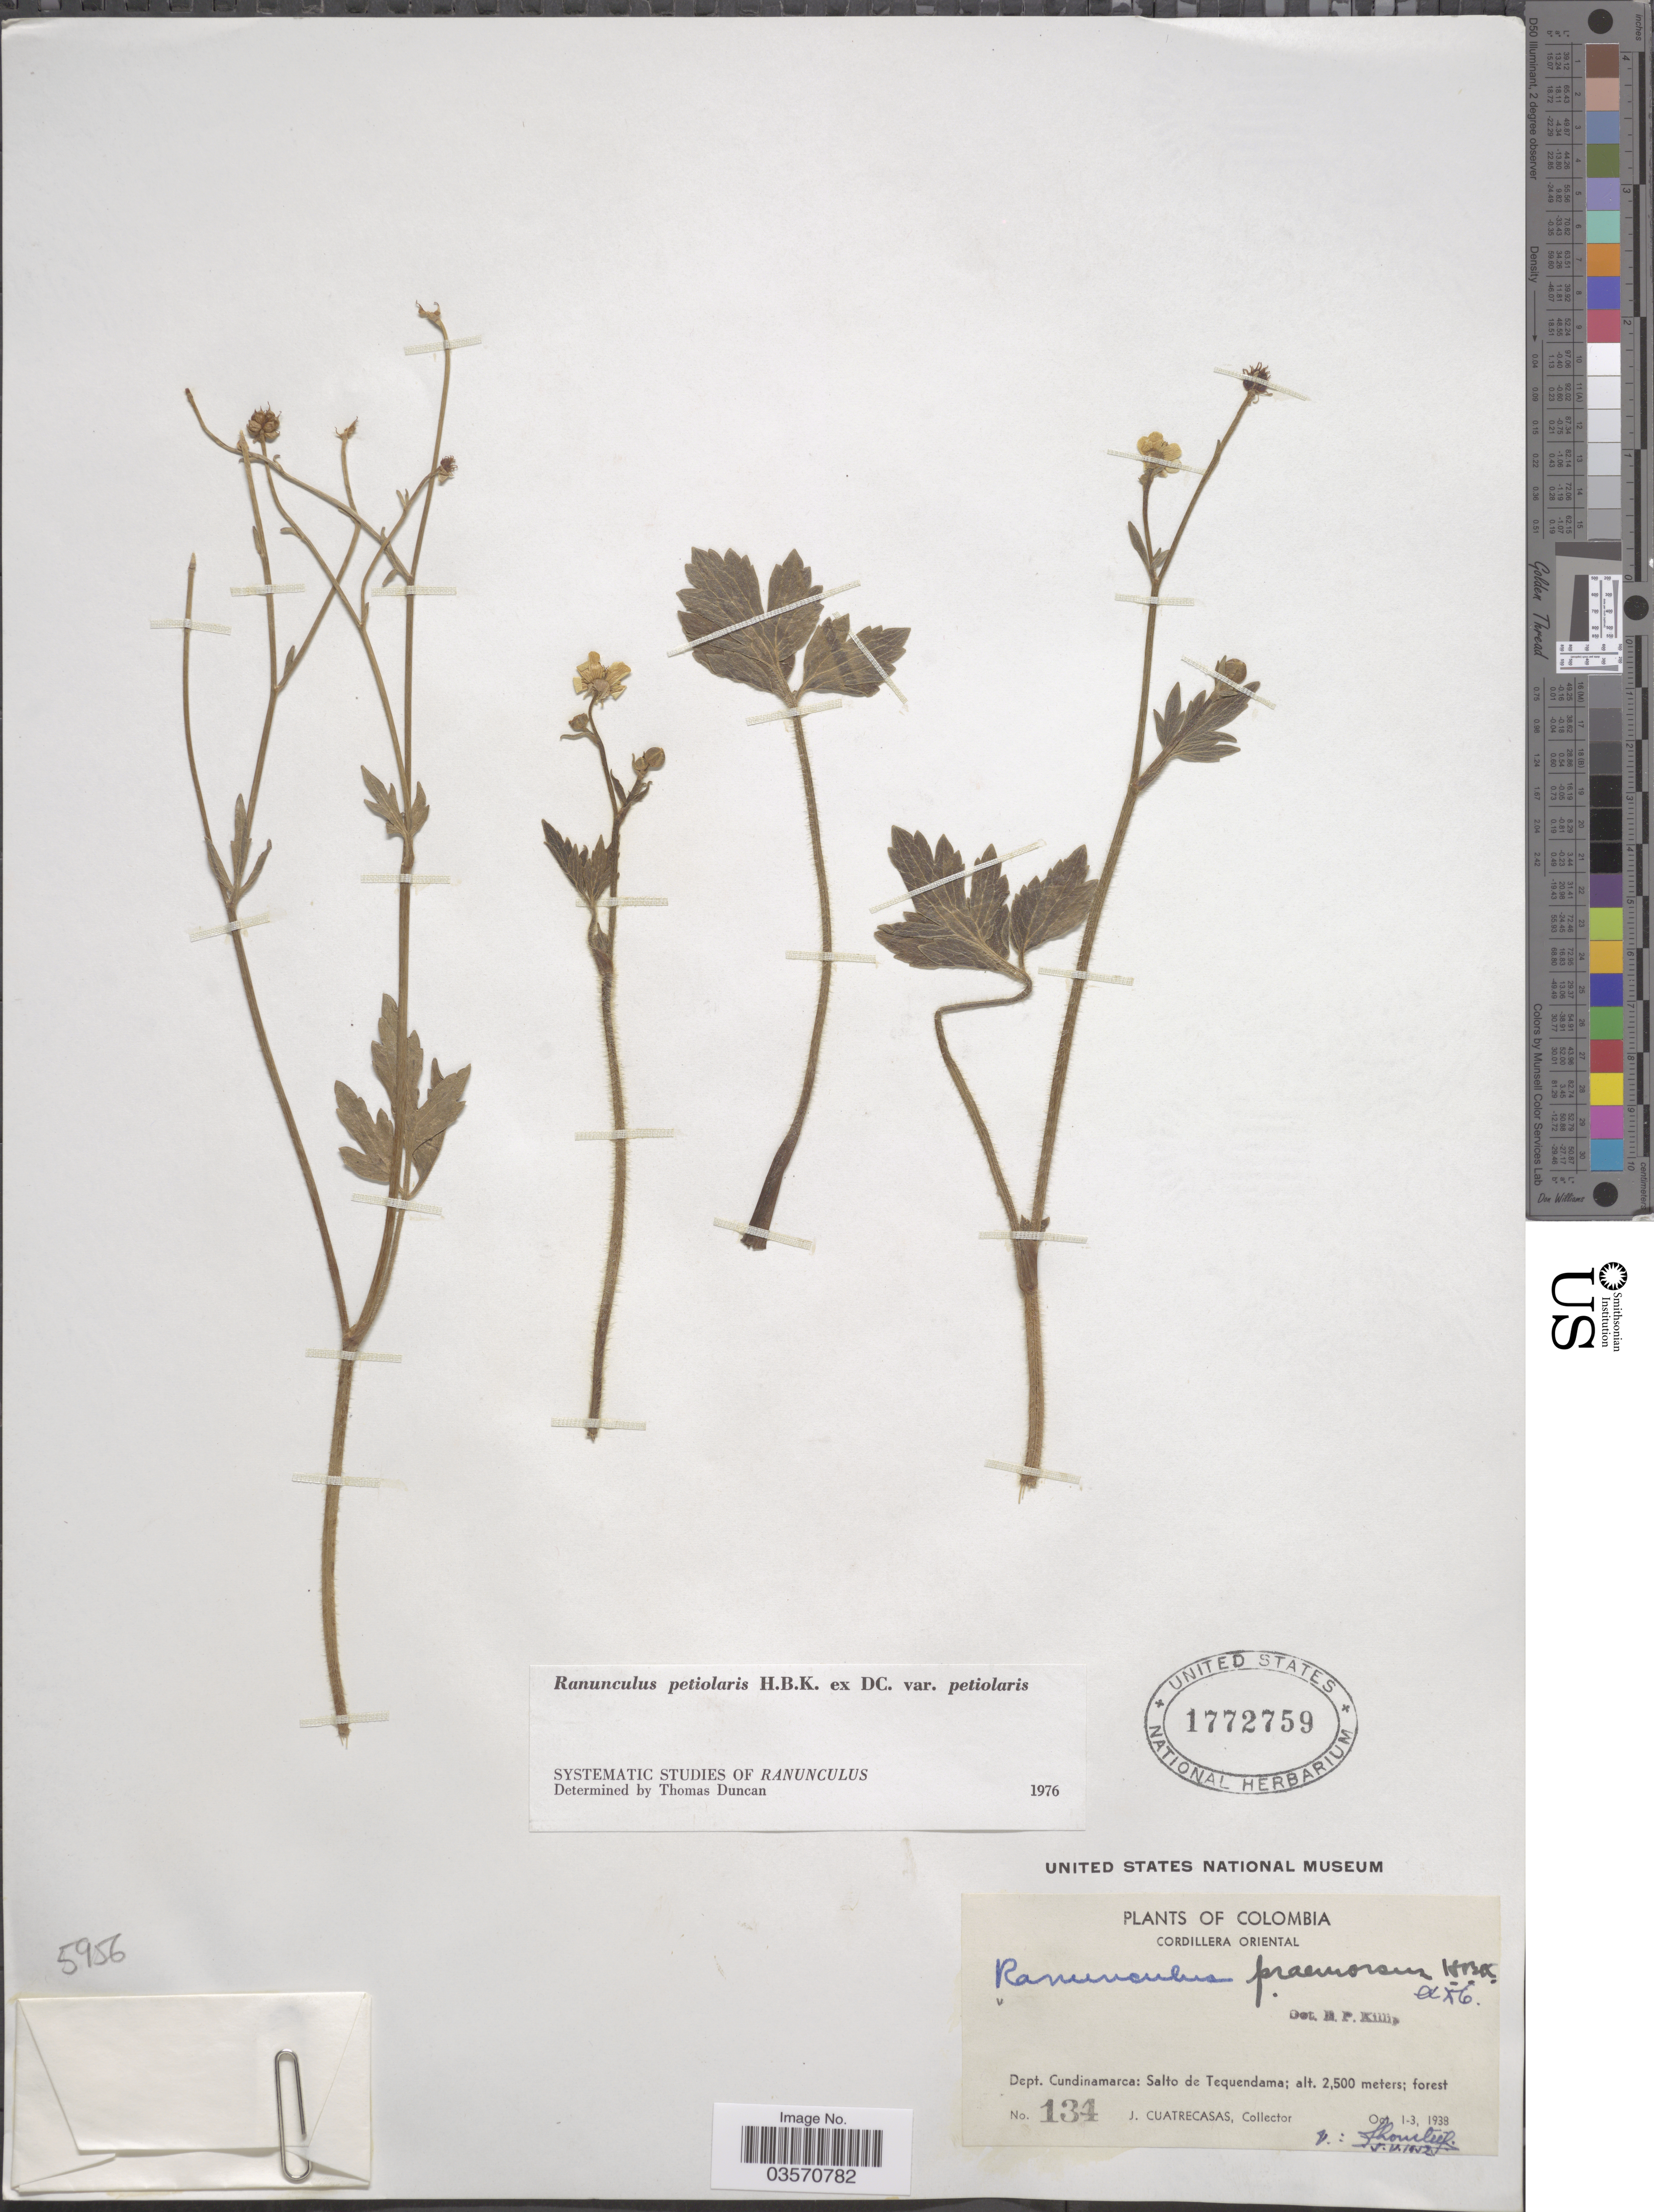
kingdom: Plantae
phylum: Tracheophyta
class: Magnoliopsida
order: Ranunculales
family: Ranunculaceae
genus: Ranunculus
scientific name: Ranunculus petiolaris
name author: Kunth ex DC.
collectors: J. Cuatrecasas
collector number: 134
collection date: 1938-10-01/1938-10-03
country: Colombia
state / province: Cundinamarca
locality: Cordillera Oriental. Dept. Cundinamarca: Salto de Tequendama.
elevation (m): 2500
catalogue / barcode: US 1772759